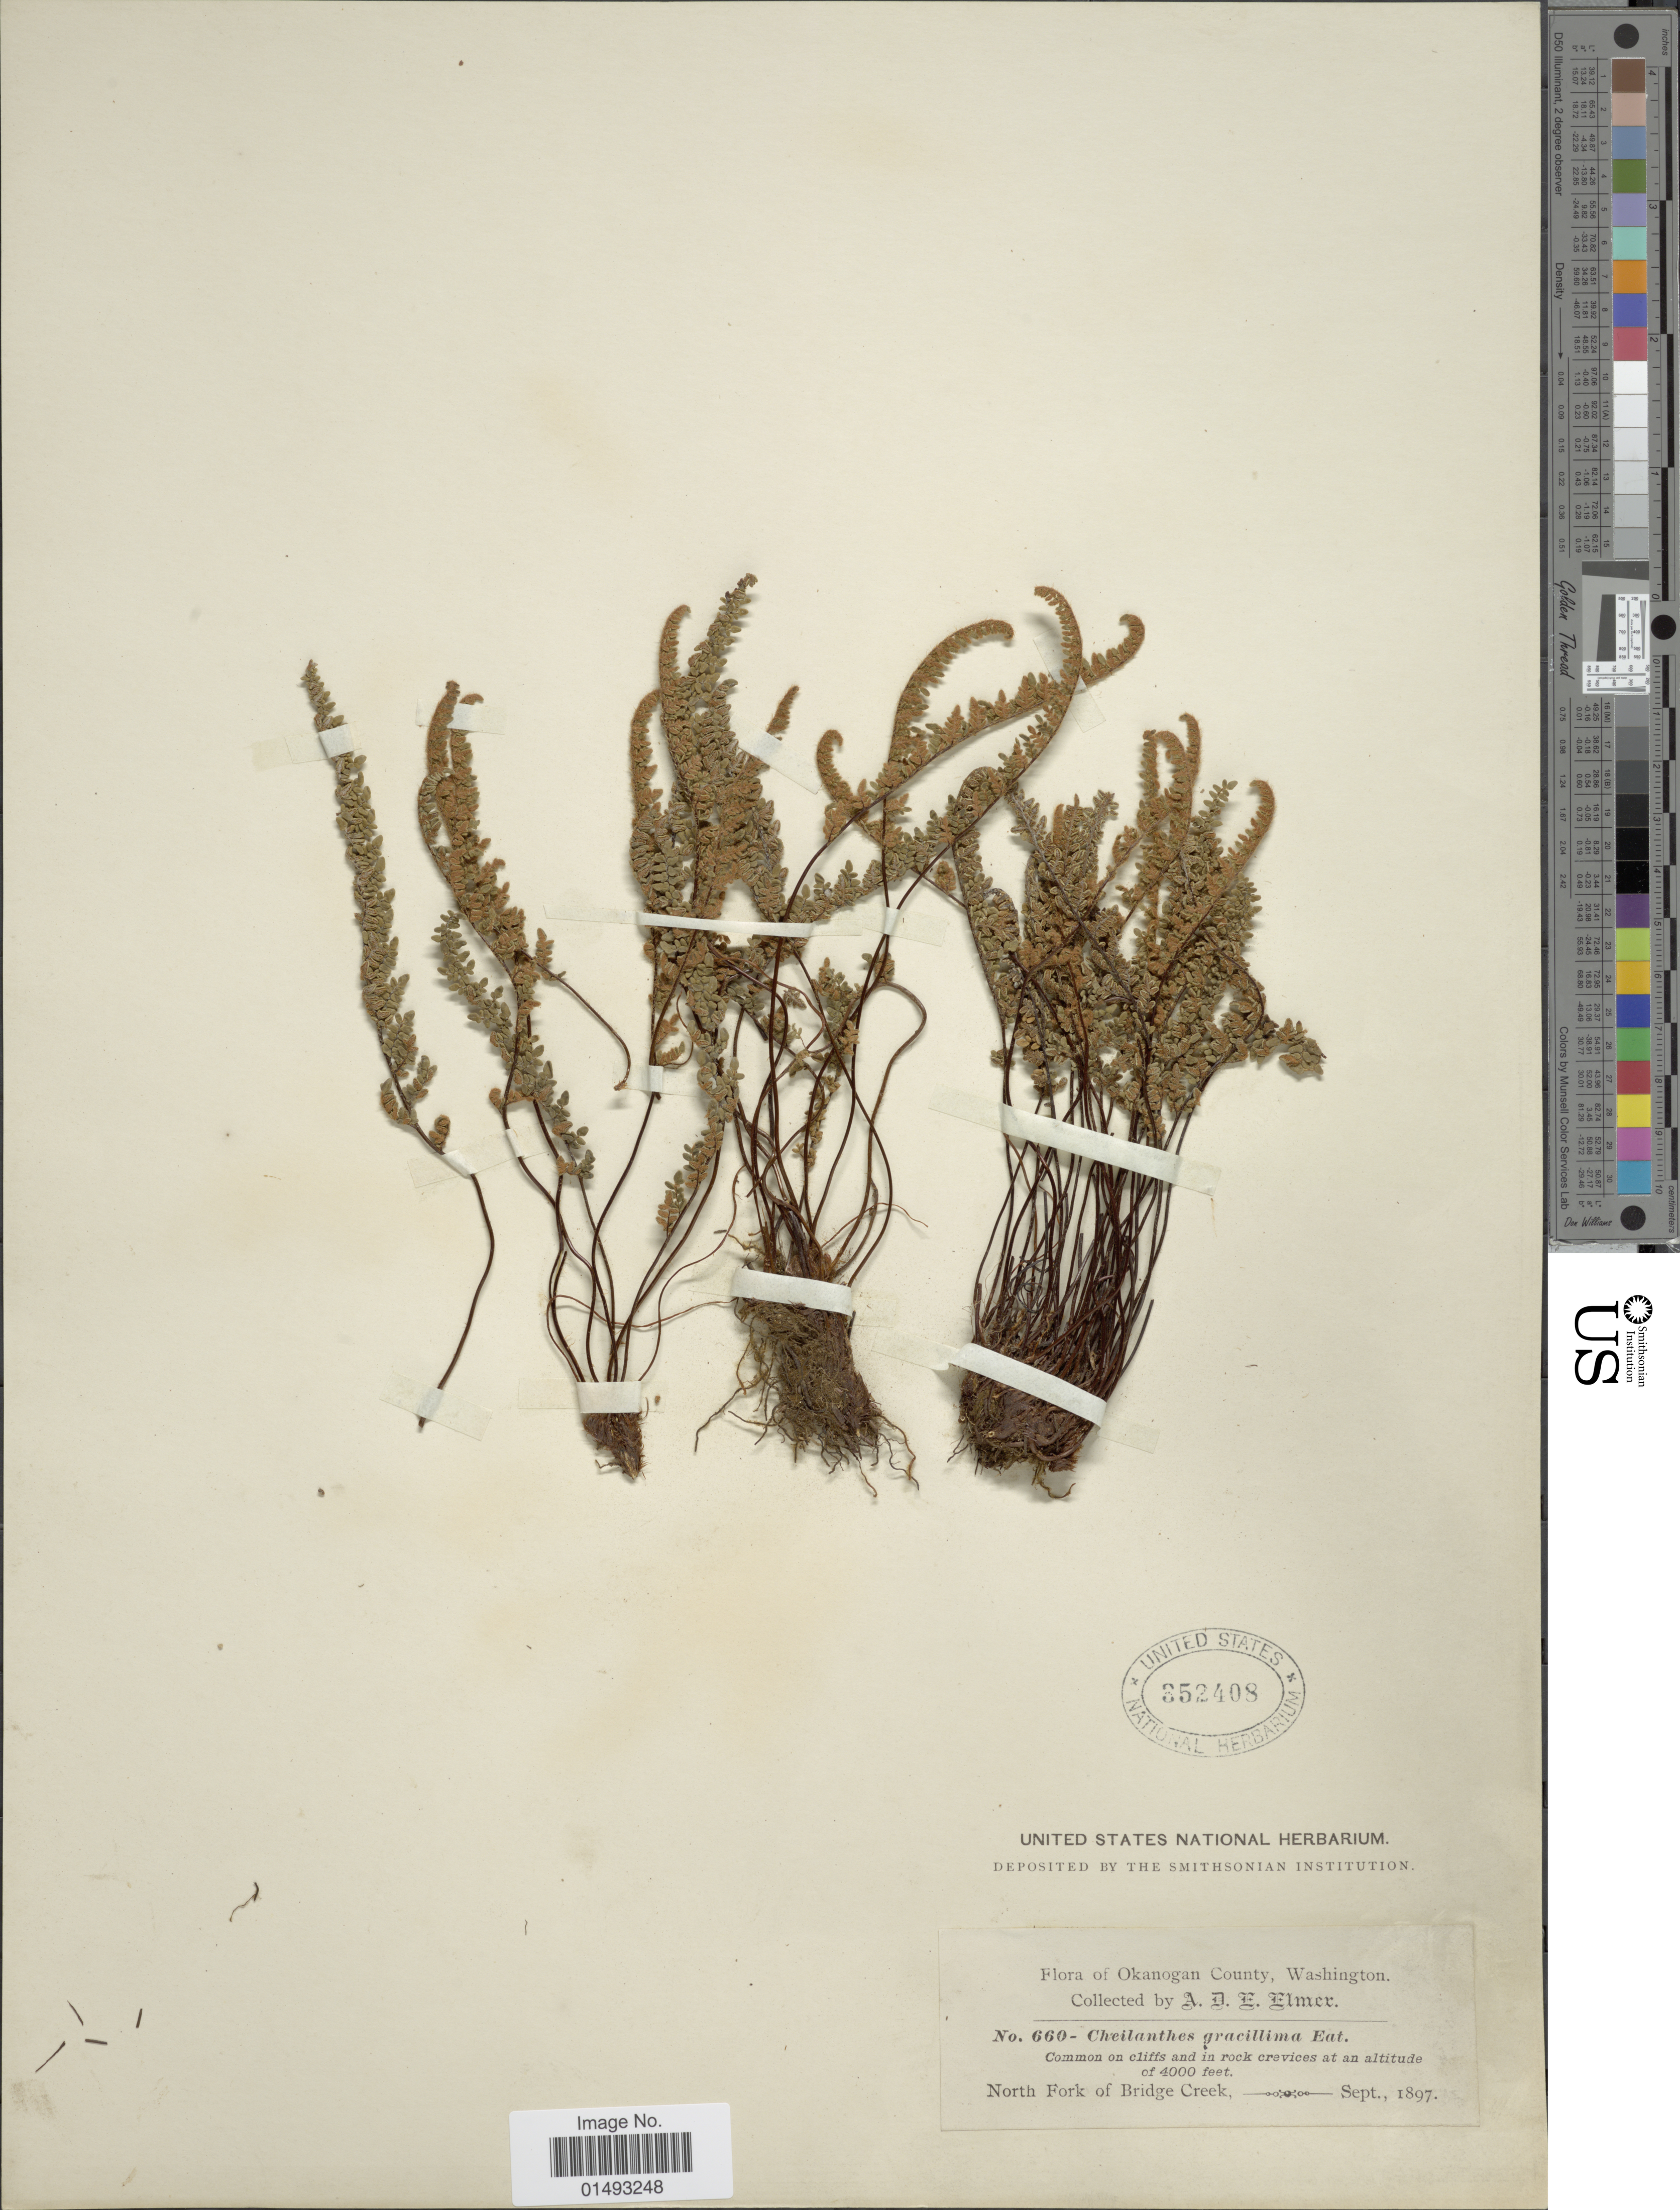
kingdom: Plantae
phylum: Tracheophyta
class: Polypodiopsida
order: Polypodiales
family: Pteridaceae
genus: Myriopteris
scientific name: Myriopteris gracillima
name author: (D.C. Eaton) J. Sm.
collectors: A. D. E. Elmer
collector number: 660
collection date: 1897-09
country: United States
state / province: Washington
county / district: Okanogan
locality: Okanogan County, Common on cliffs and in rock crevices, North Fork of Bridge Creek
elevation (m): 1219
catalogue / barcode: US 352408